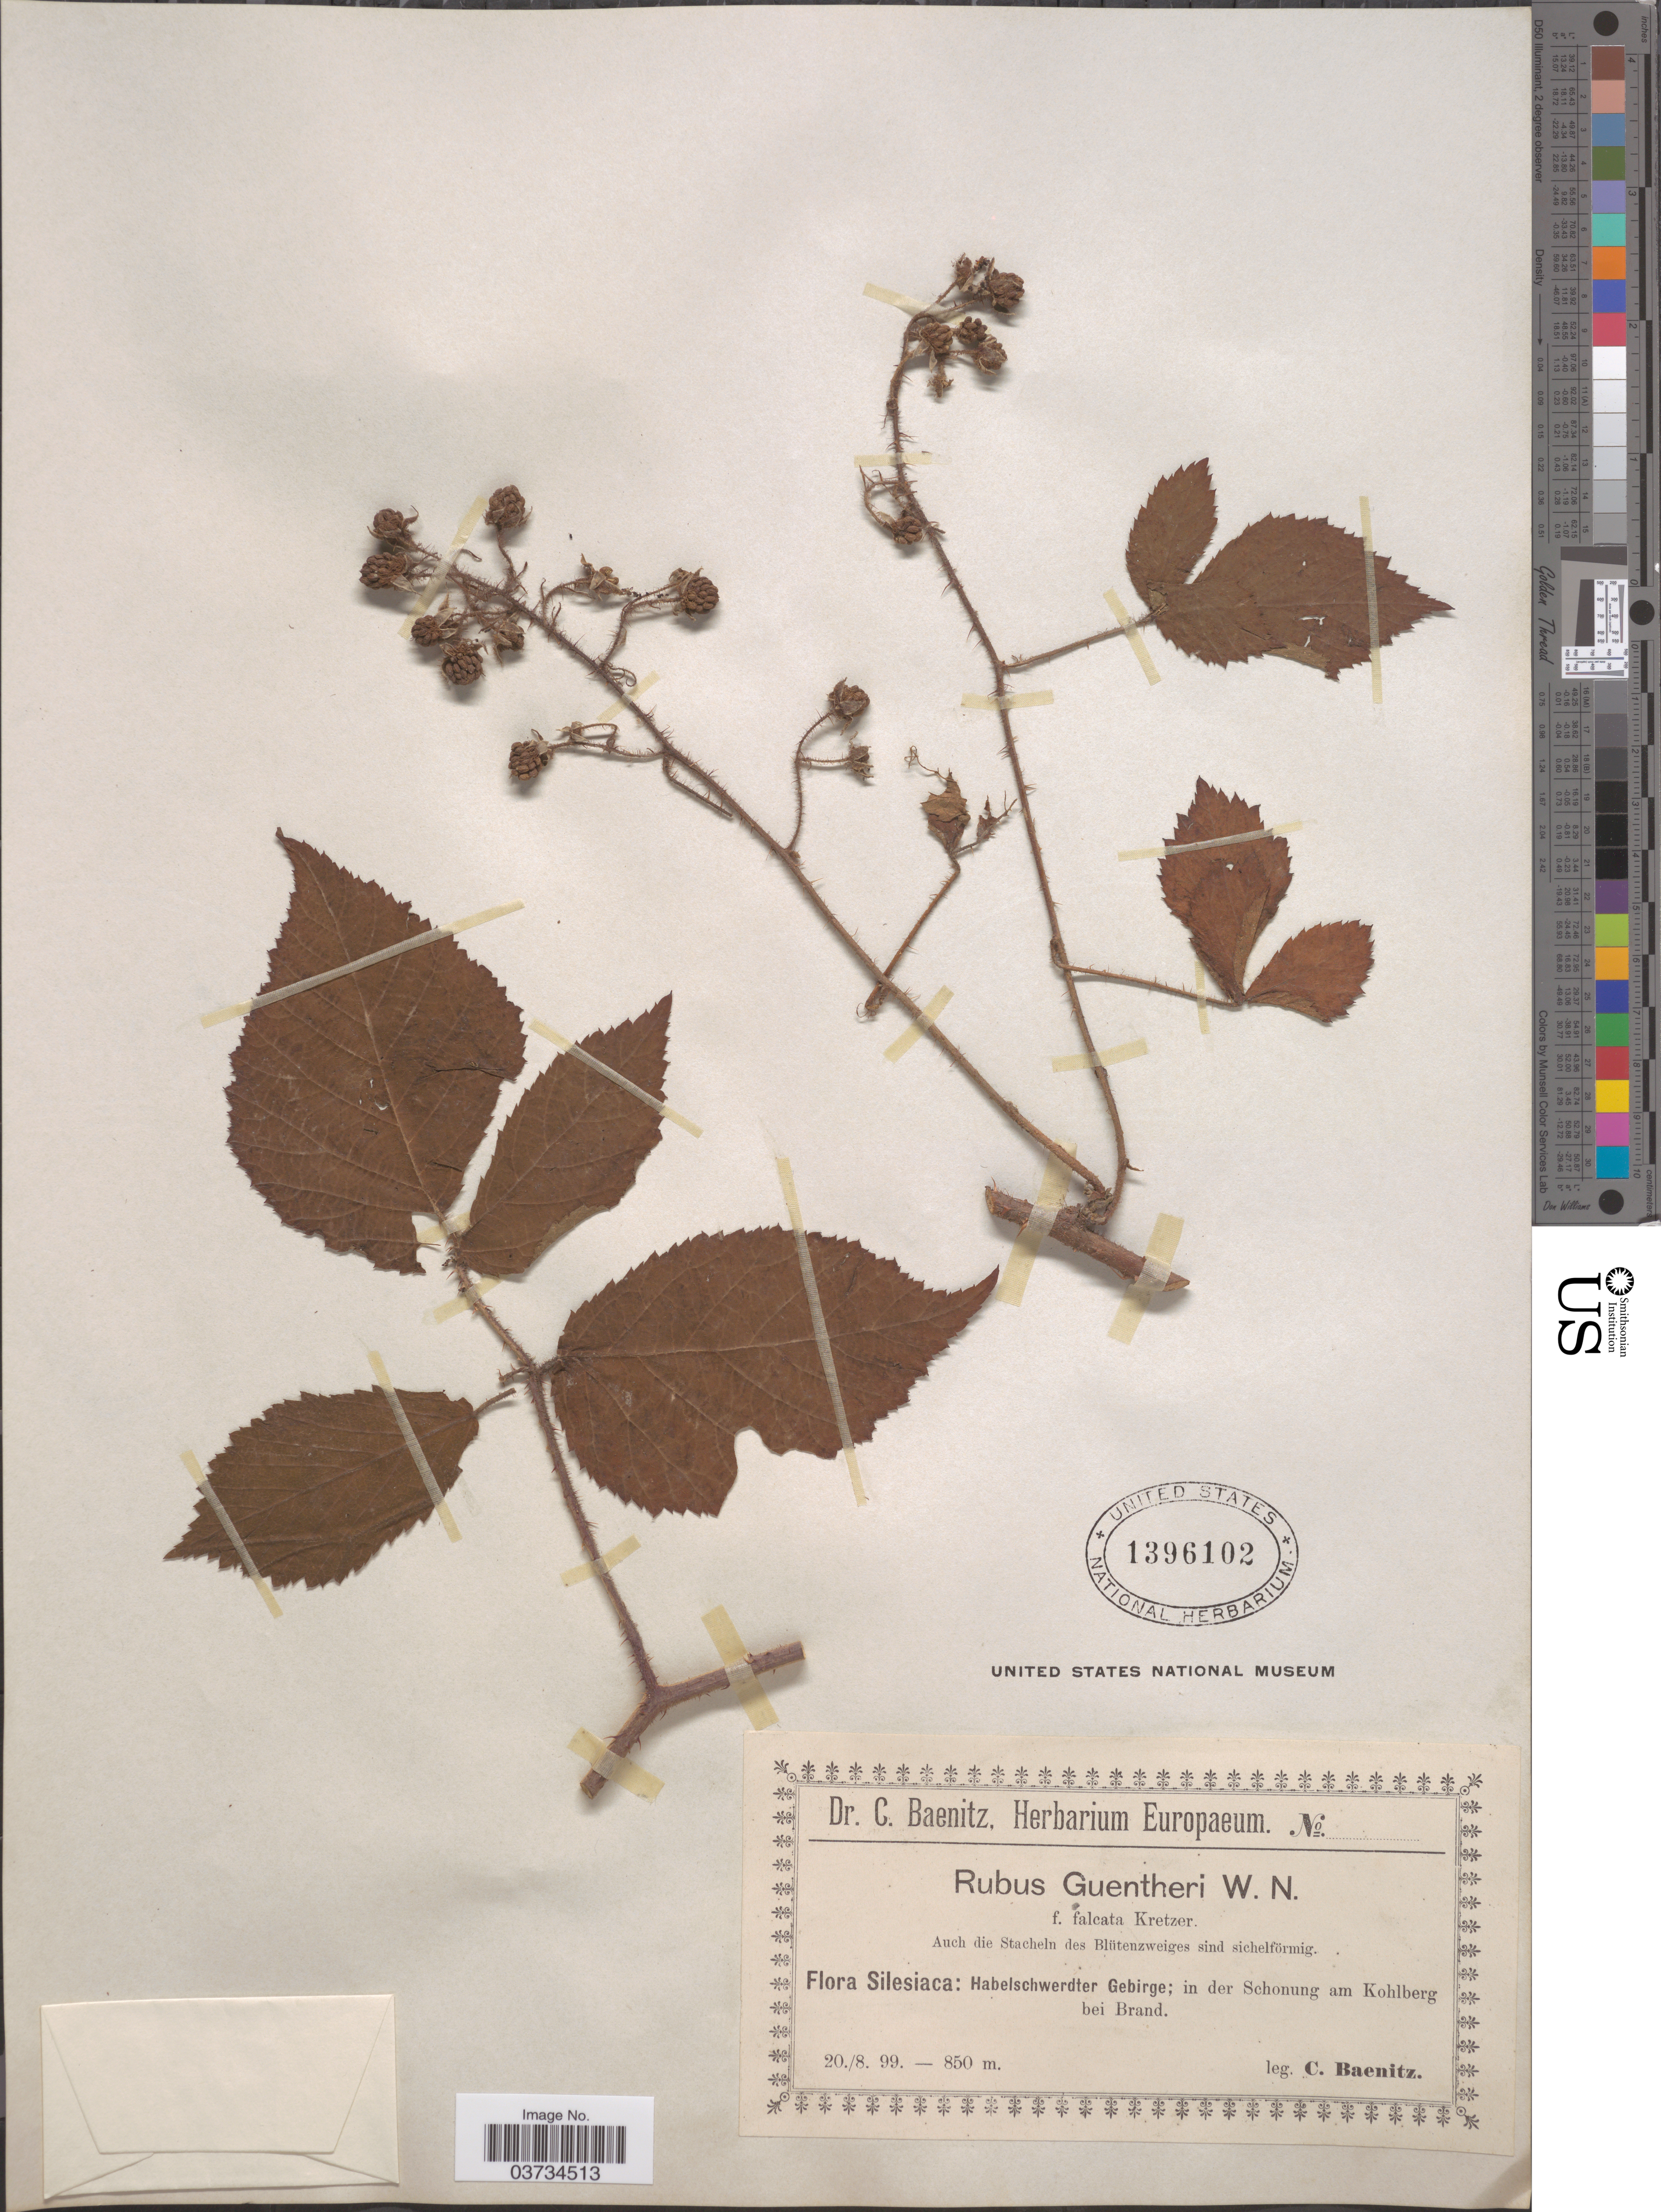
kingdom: Plantae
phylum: Tracheophyta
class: Magnoliopsida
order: Rosales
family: Rosaceae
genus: Rubus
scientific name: Rubus guntheri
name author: Weihe & Nees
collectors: C. G. Baenitz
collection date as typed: Transcribed d/m/y: 20/8/99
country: Poland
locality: Silesiaca: Habelschwerdter Gebïrge; in der Schonung am Kohlberg bei Brand.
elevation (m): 850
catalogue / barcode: US 1396102